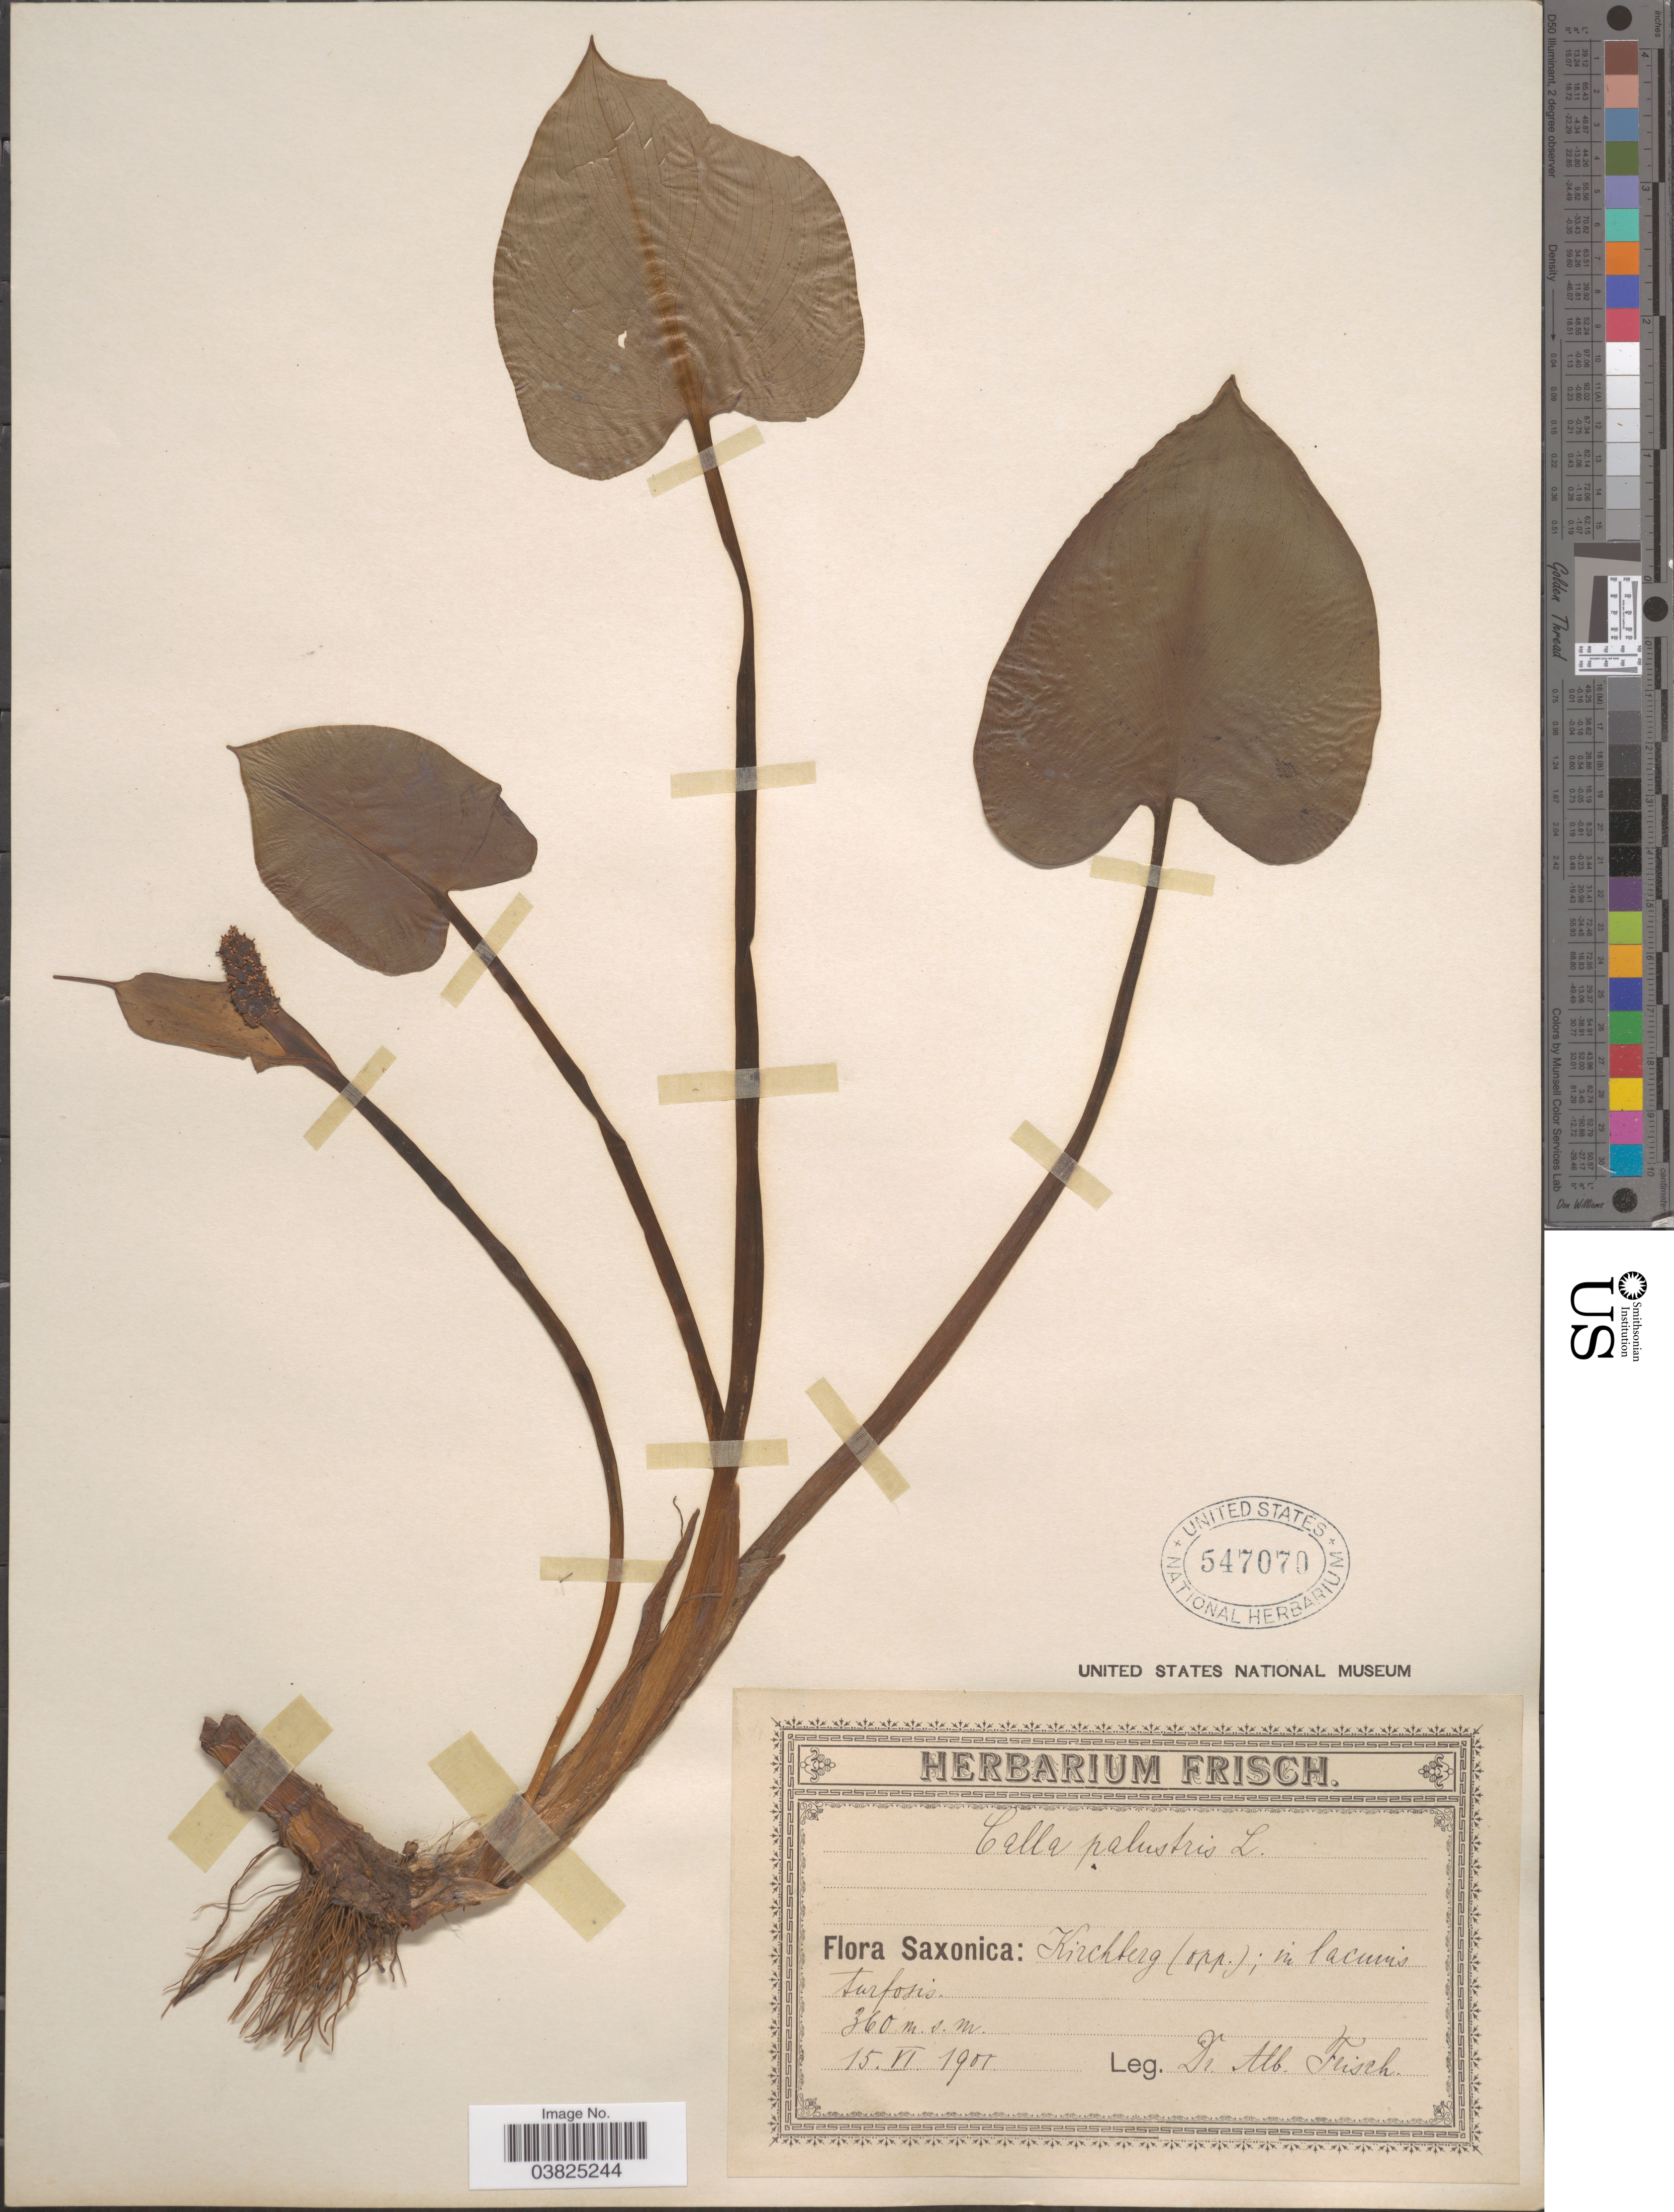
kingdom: Plantae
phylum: Tracheophyta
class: Liliopsida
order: Alismatales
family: Araceae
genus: Calla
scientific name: Calla palustris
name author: L.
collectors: A. Frisch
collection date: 1901-06-15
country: Germany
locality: Saxonica: Kirchberg (opp.).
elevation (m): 360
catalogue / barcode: US 547070